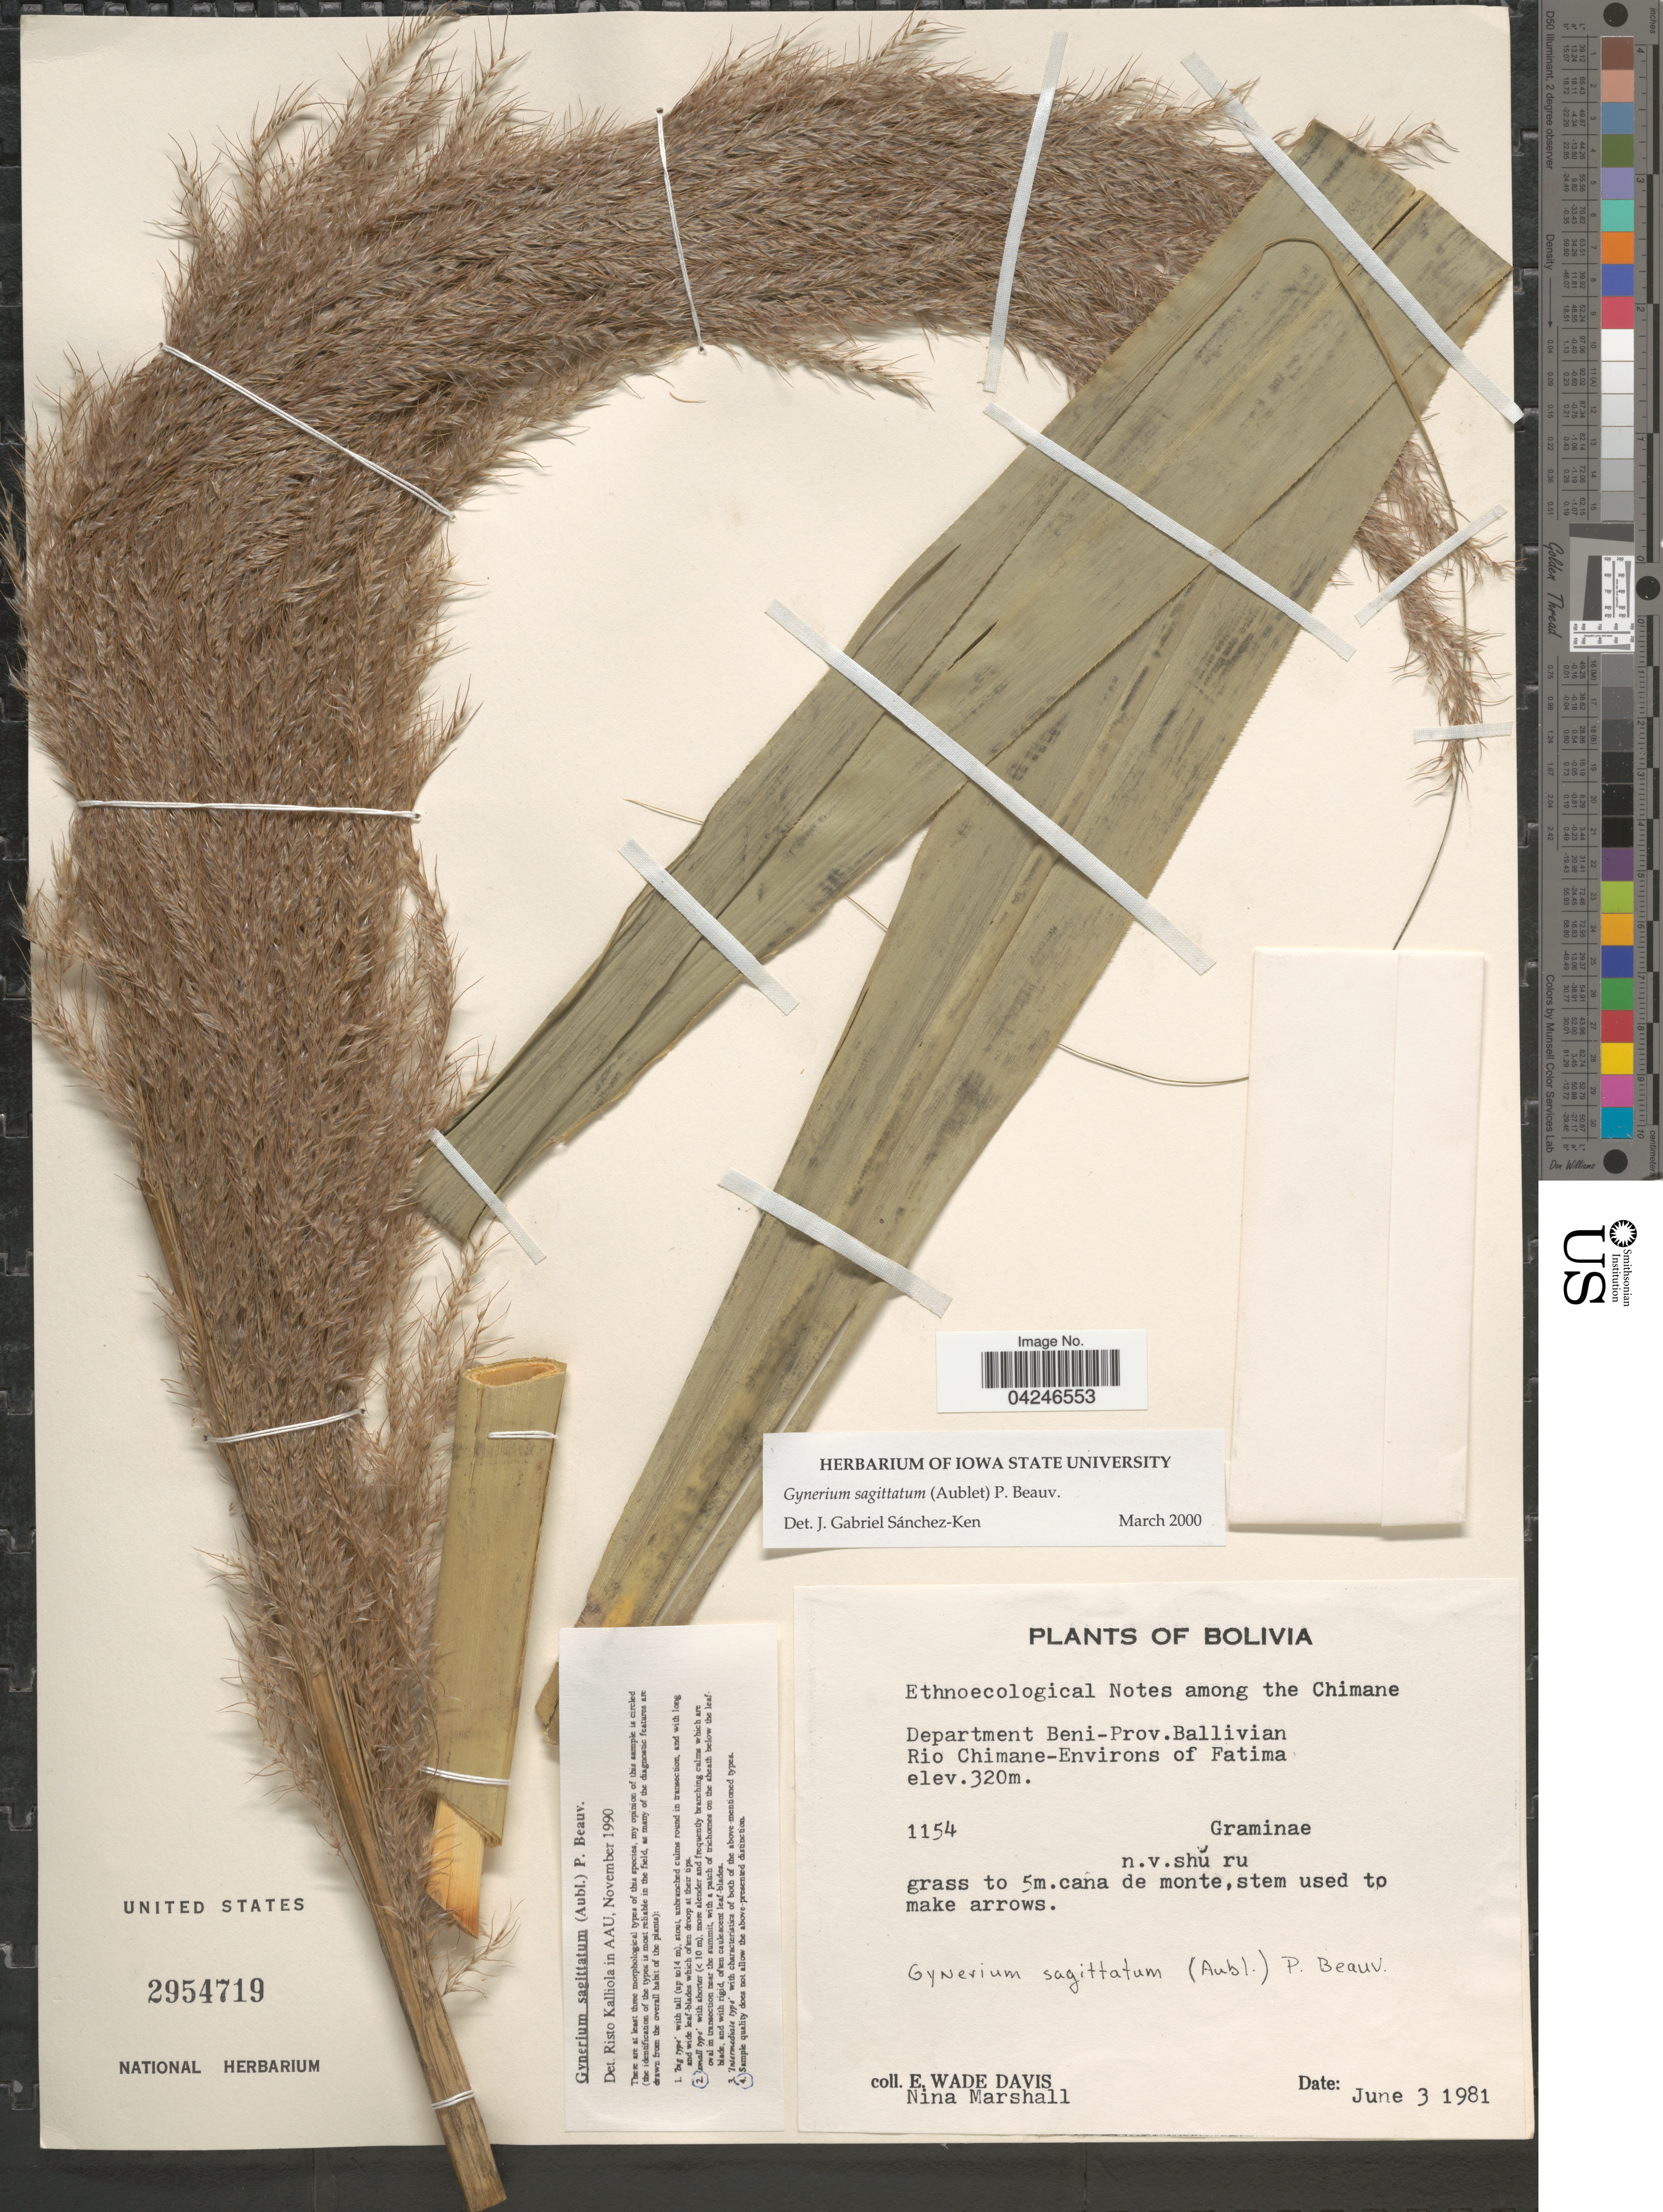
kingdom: Plantae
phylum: Tracheophyta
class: Liliopsida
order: Poales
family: Poaceae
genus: Gynerium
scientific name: Gynerium sagittatum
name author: (Aubl.) P. Beauv.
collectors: E. W. Davis & N. Marshall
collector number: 1154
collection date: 1981-06-03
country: Bolivia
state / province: Beni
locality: Department Beni- Prov. Ballivian Rio Chimane-Environs of Fatima.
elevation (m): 320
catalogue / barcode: US 2954719